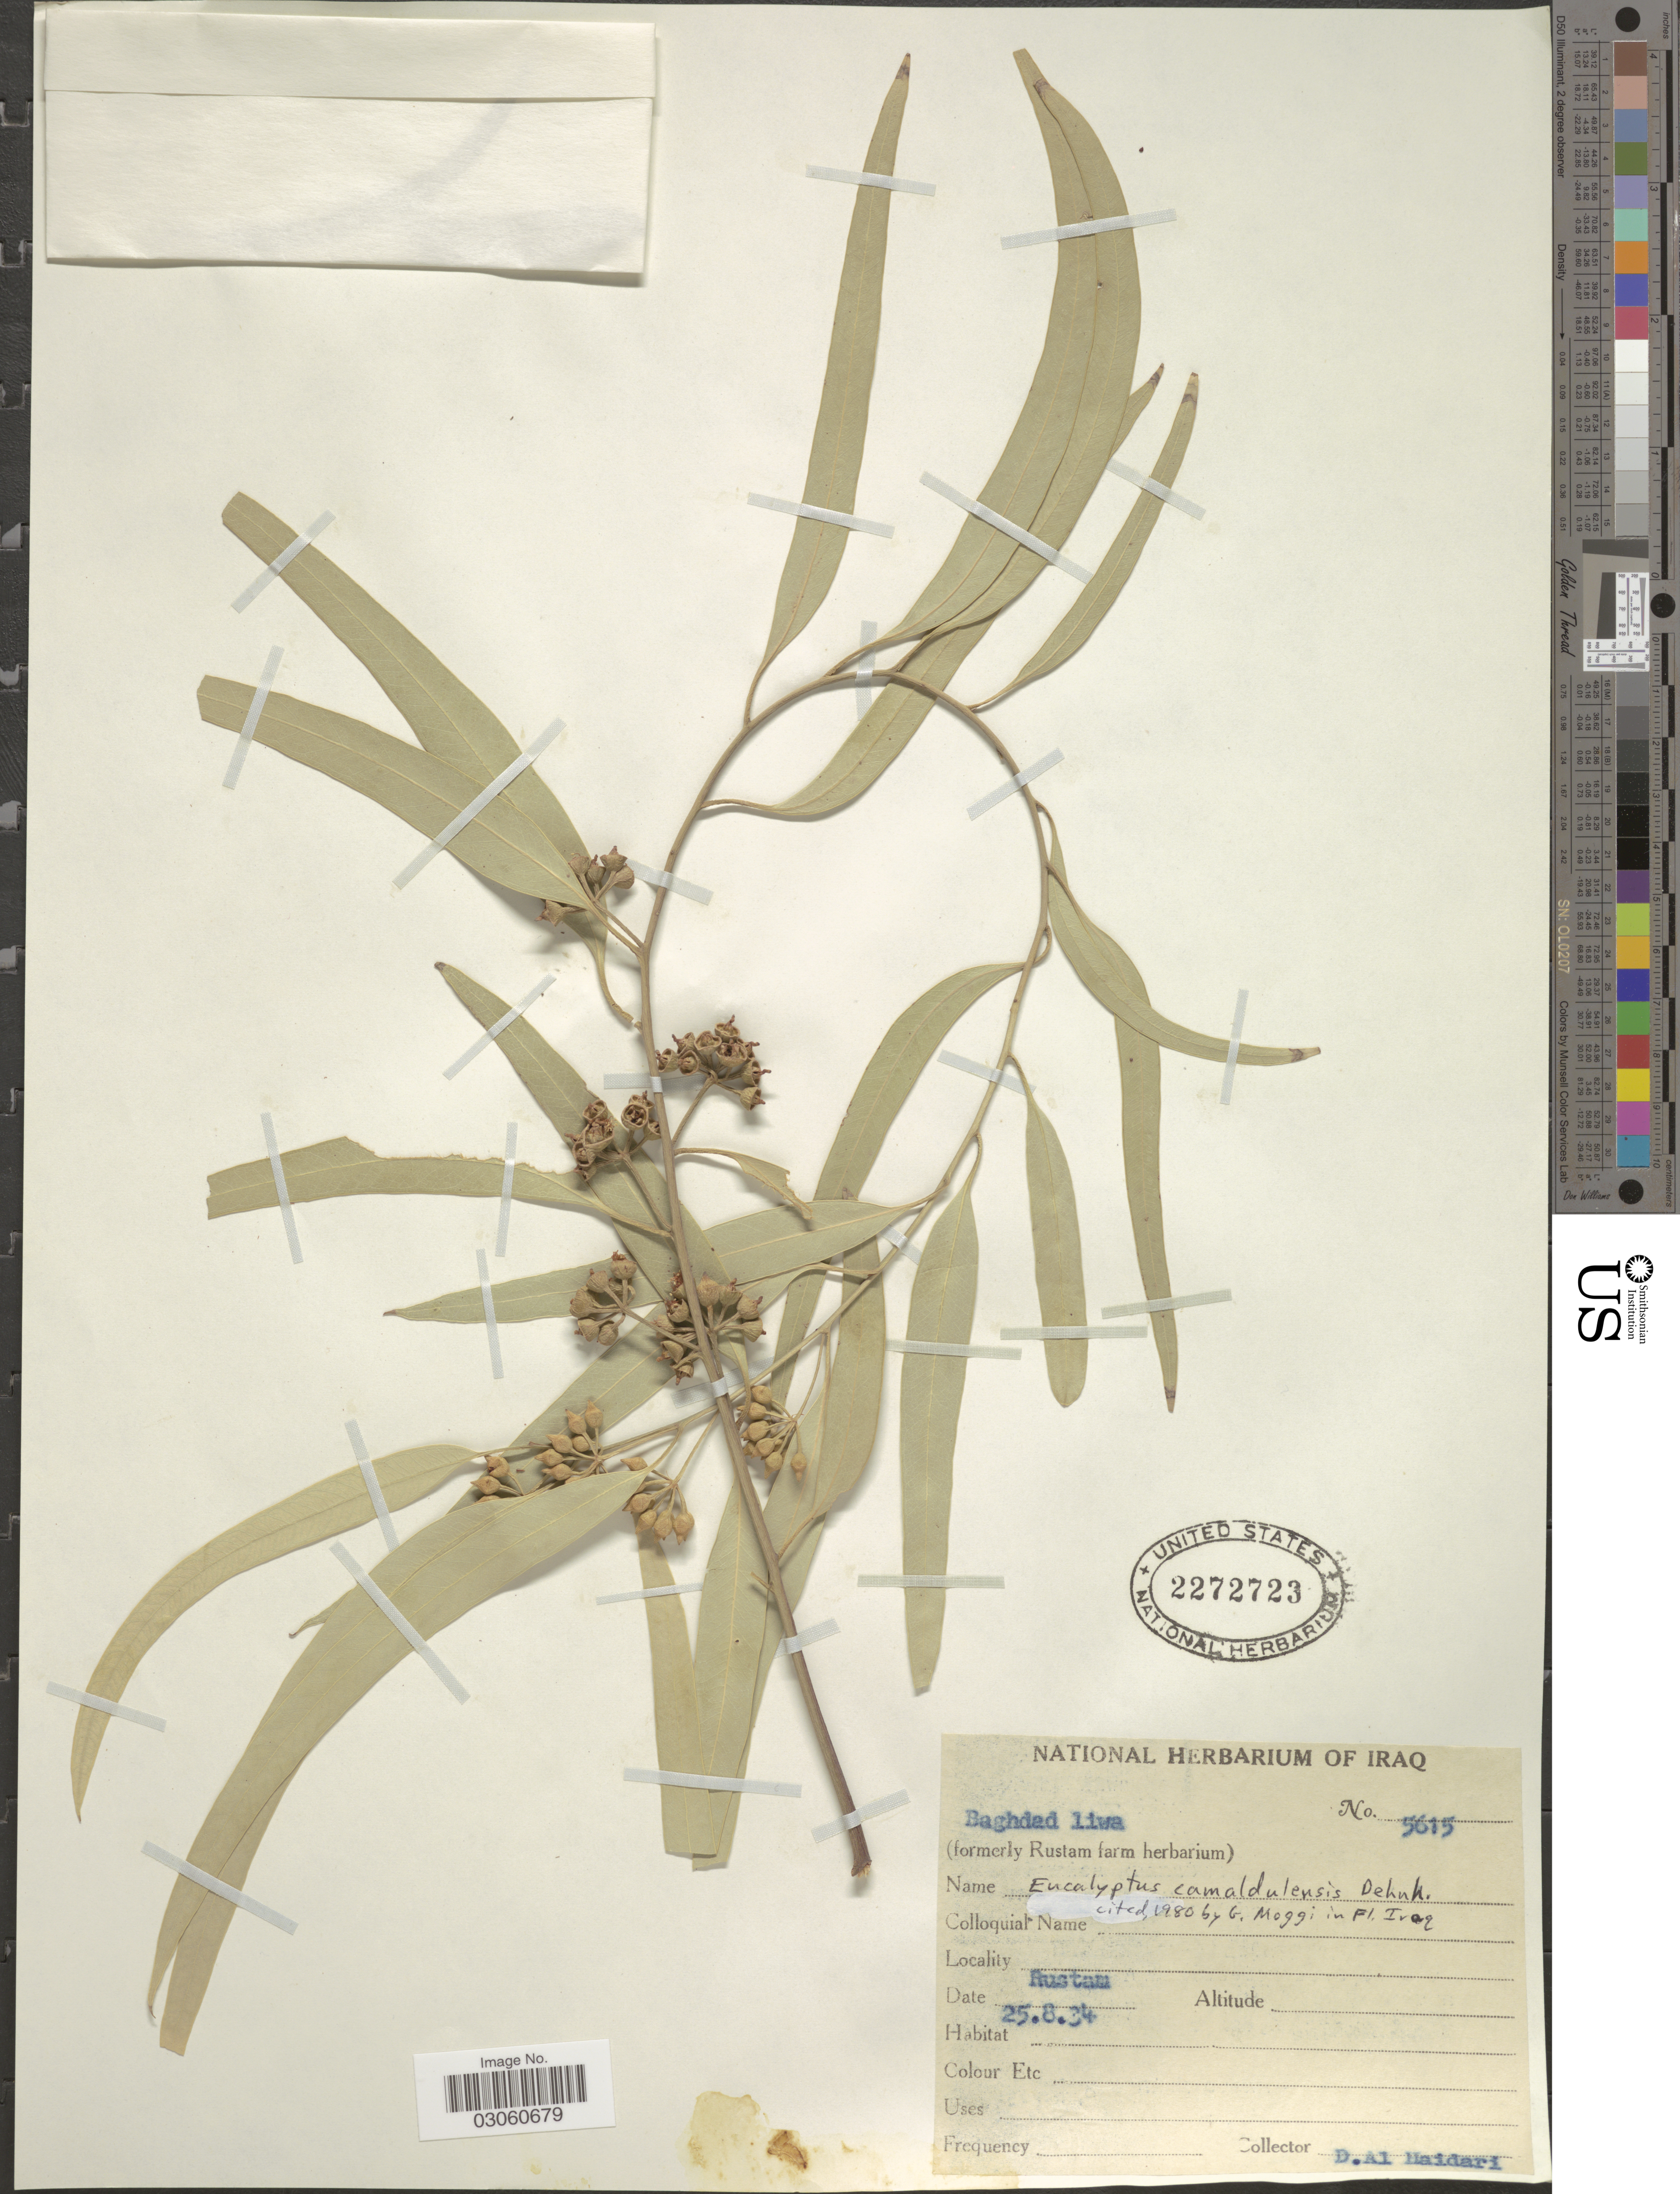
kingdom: Plantae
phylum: Tracheophyta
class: Magnoliopsida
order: Myrtales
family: Myrtaceae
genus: Eucalyptus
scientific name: Eucalyptus camaldulensis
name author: Dehnh.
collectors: D. Al Haidari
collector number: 5615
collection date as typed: Transcribed d/m/y: 25/8/34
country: Iraq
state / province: Baghdad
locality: Baghdad liwa, Rustam.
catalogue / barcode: US 2272723